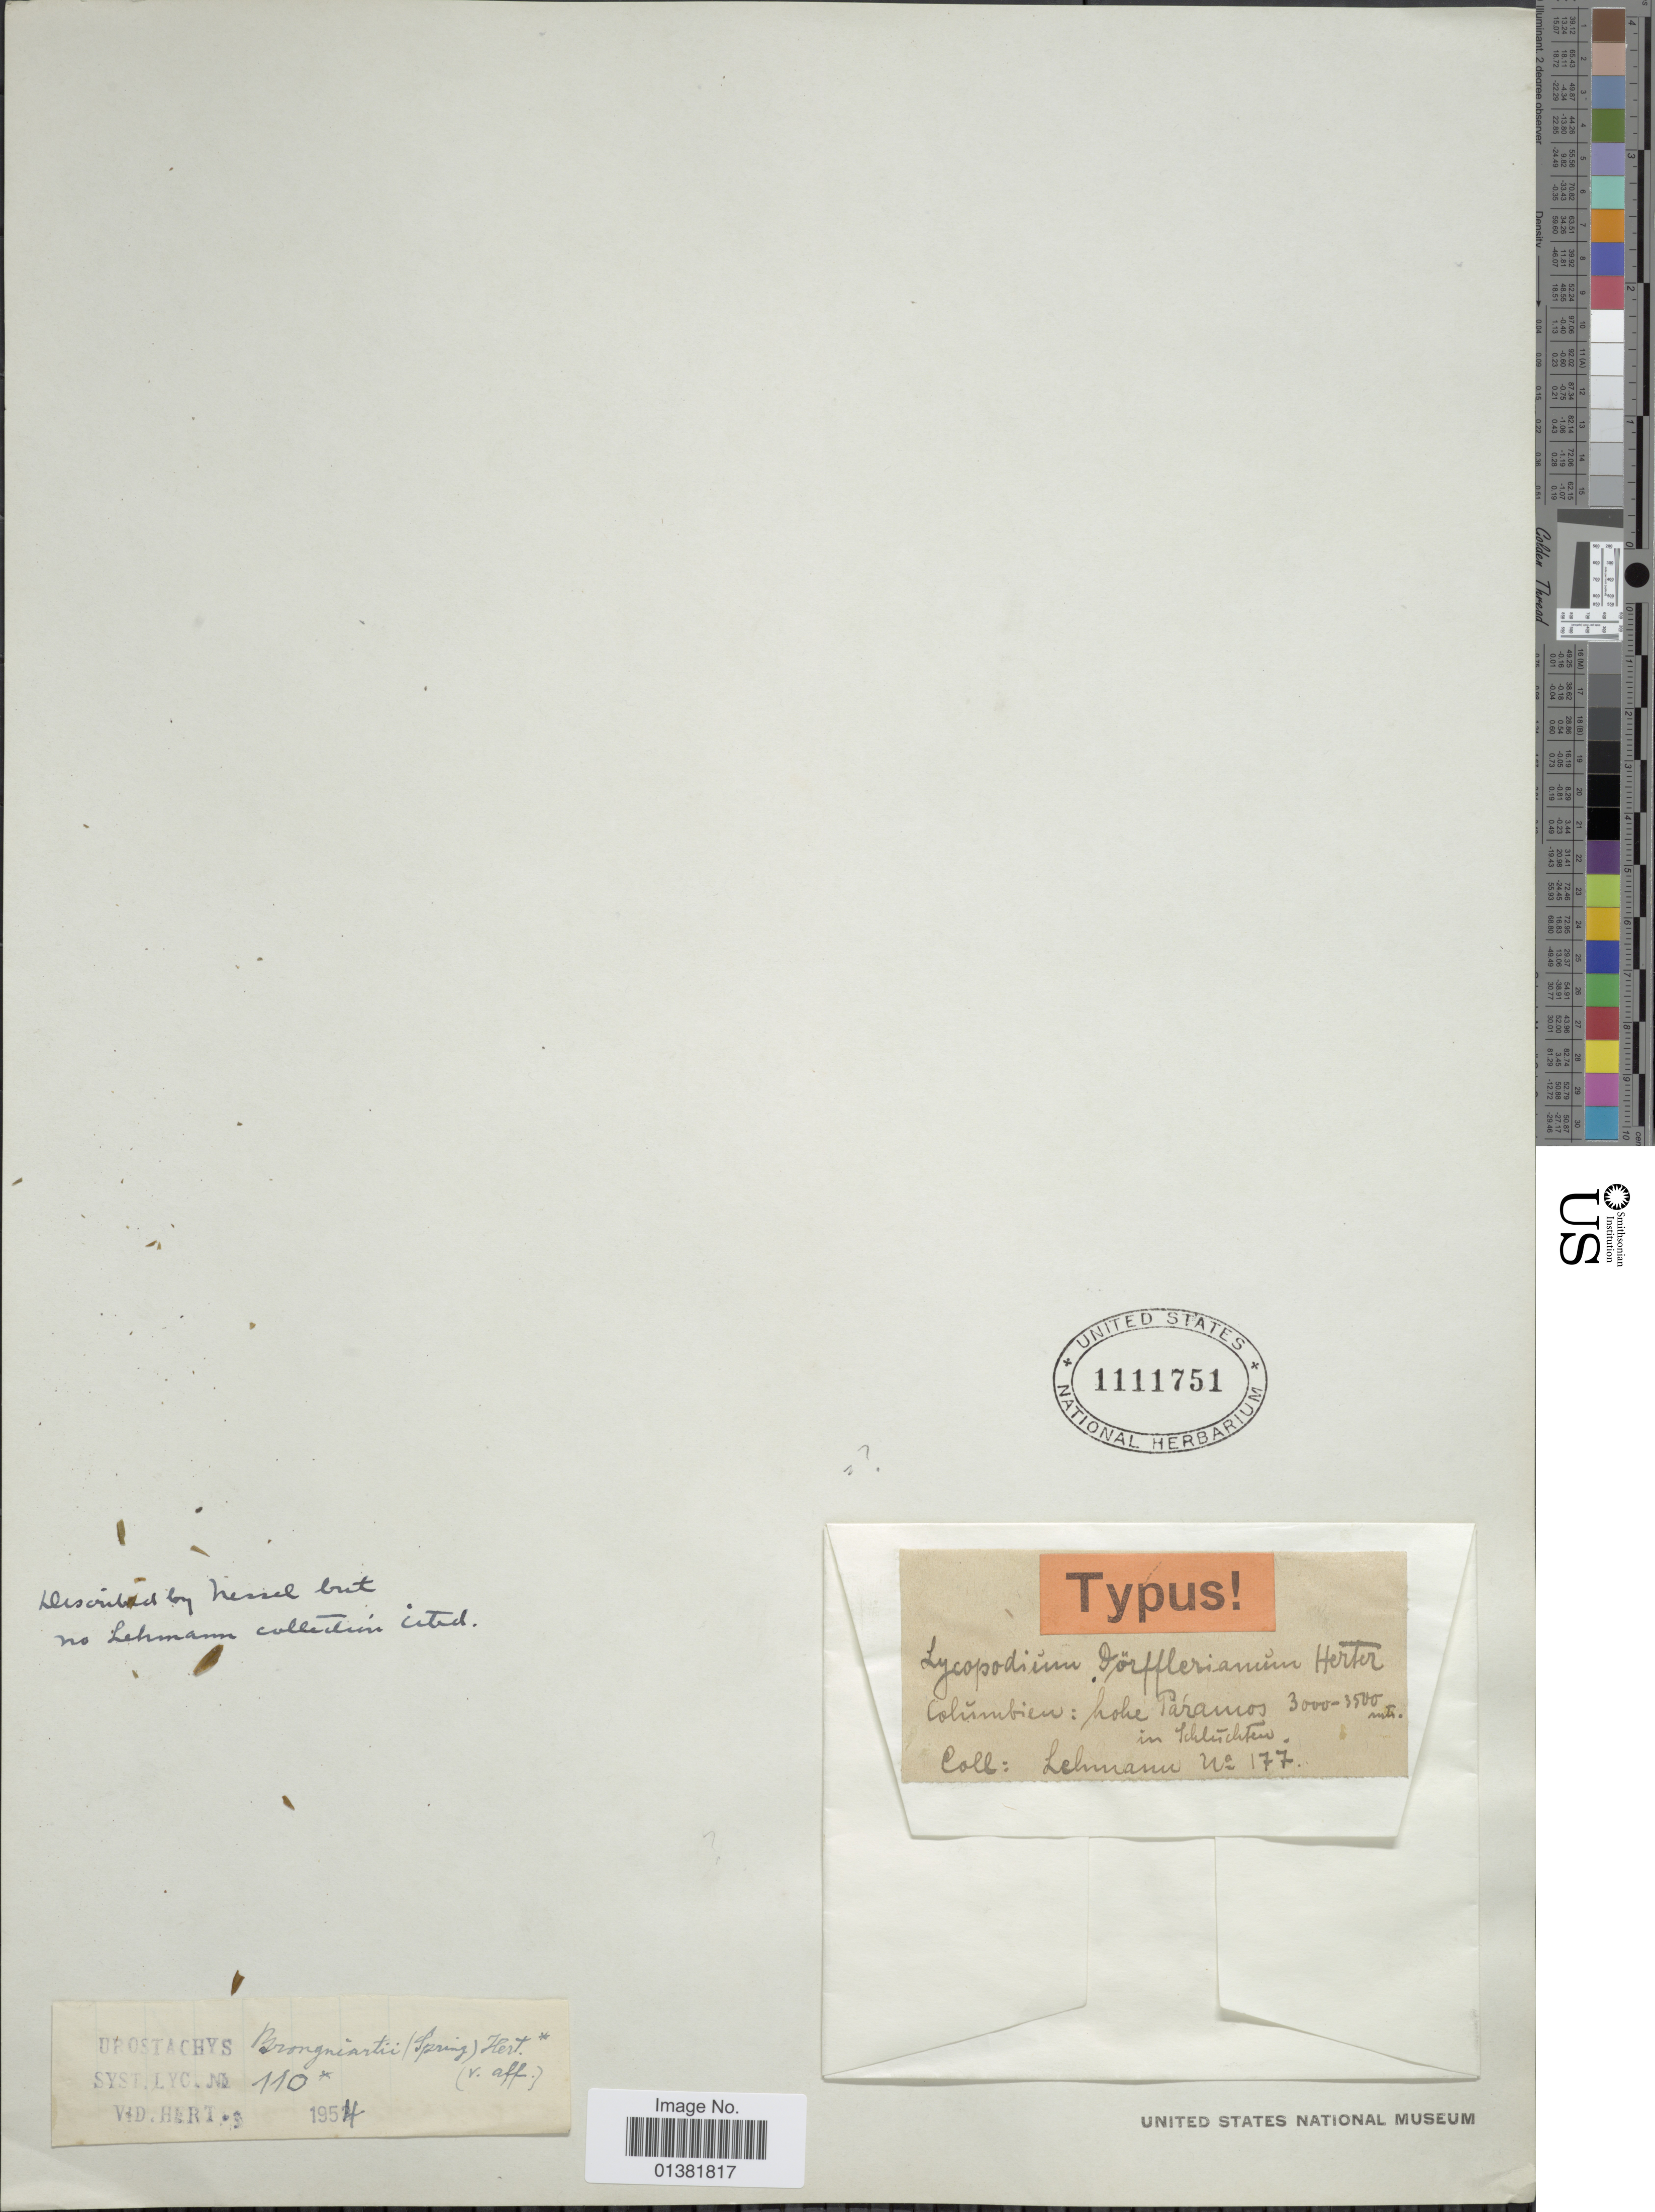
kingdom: Plantae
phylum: Tracheophyta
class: Lycopodiopsida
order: Lycopodiales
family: Lycopodiaceae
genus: Phlegmariurus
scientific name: Phlegmariurus brongniartii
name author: (Spring) B. Øllg.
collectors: -. Lehmann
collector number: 177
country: Colombia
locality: Hohe Páramos in Schluchten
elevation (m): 3000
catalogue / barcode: US 1111751